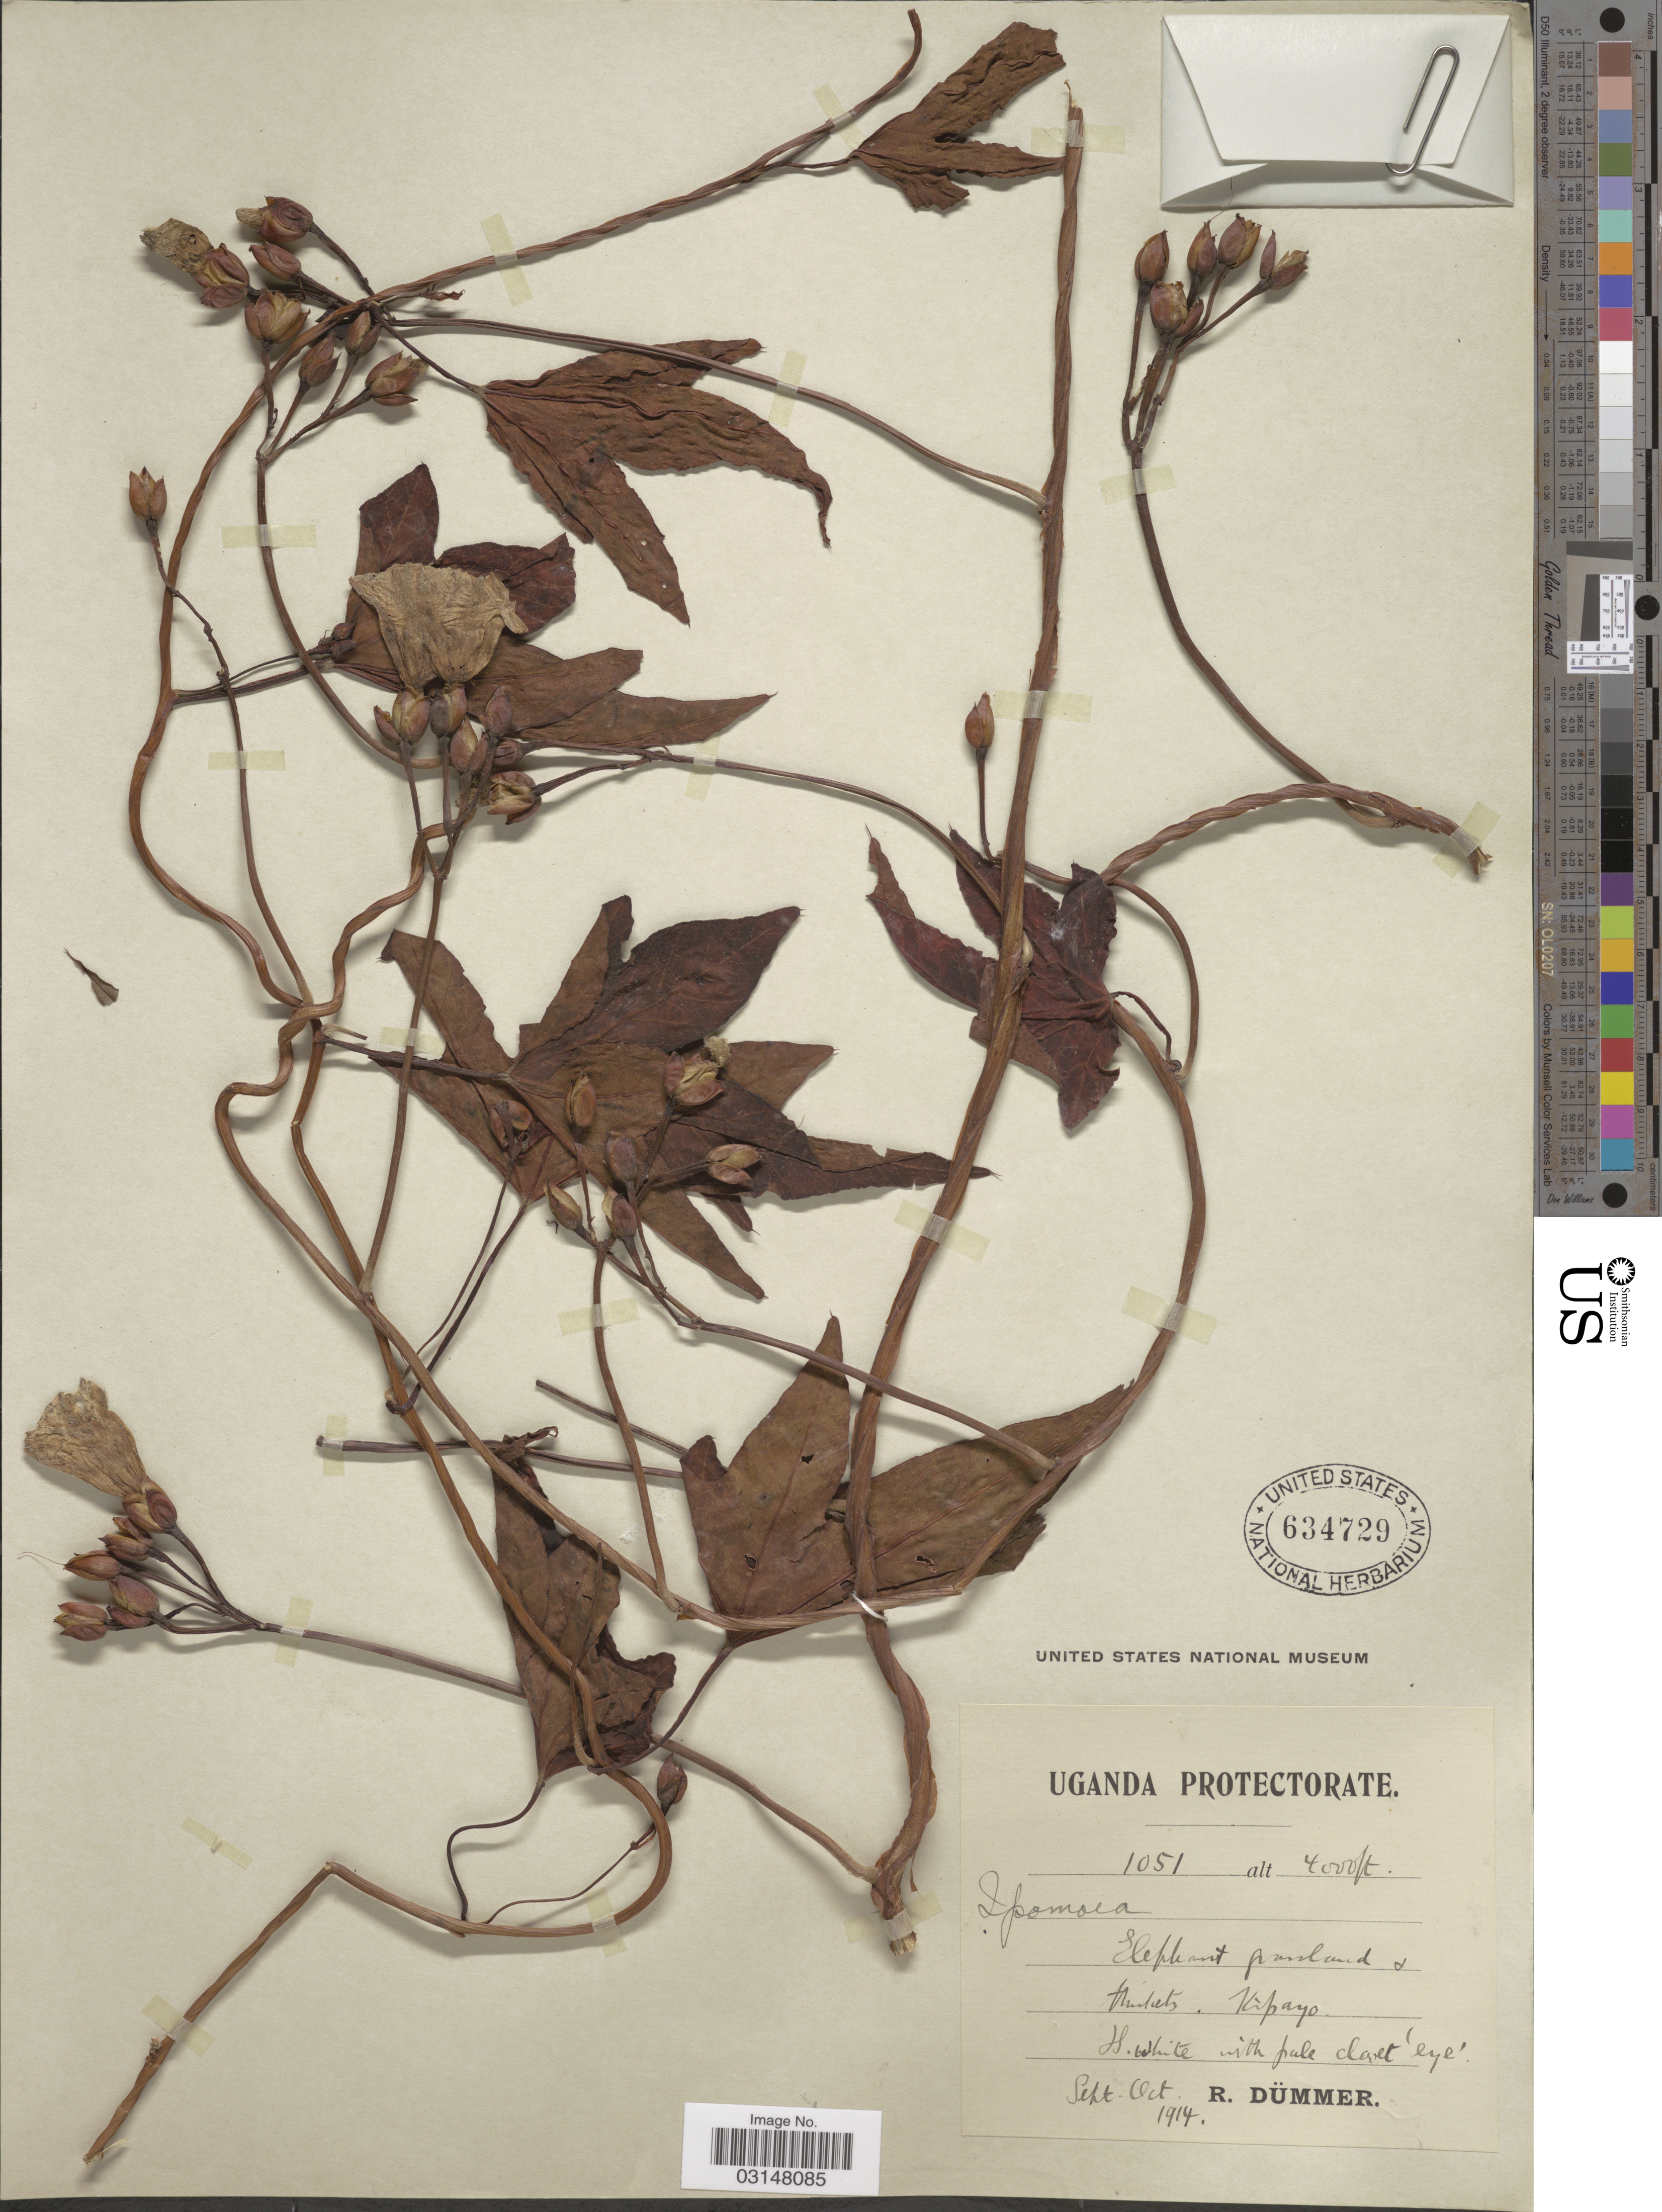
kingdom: Plantae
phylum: Tracheophyta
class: Magnoliopsida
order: Solanales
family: Convolvulaceae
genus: Merremia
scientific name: Merremia pterygocaulos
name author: (Choisy) Hallier f.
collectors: R. A. Dümmer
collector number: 1051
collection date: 1914-09/1914-10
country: Uganda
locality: Uganda Protectorate. Kipayo.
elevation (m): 1219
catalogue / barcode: US 634729